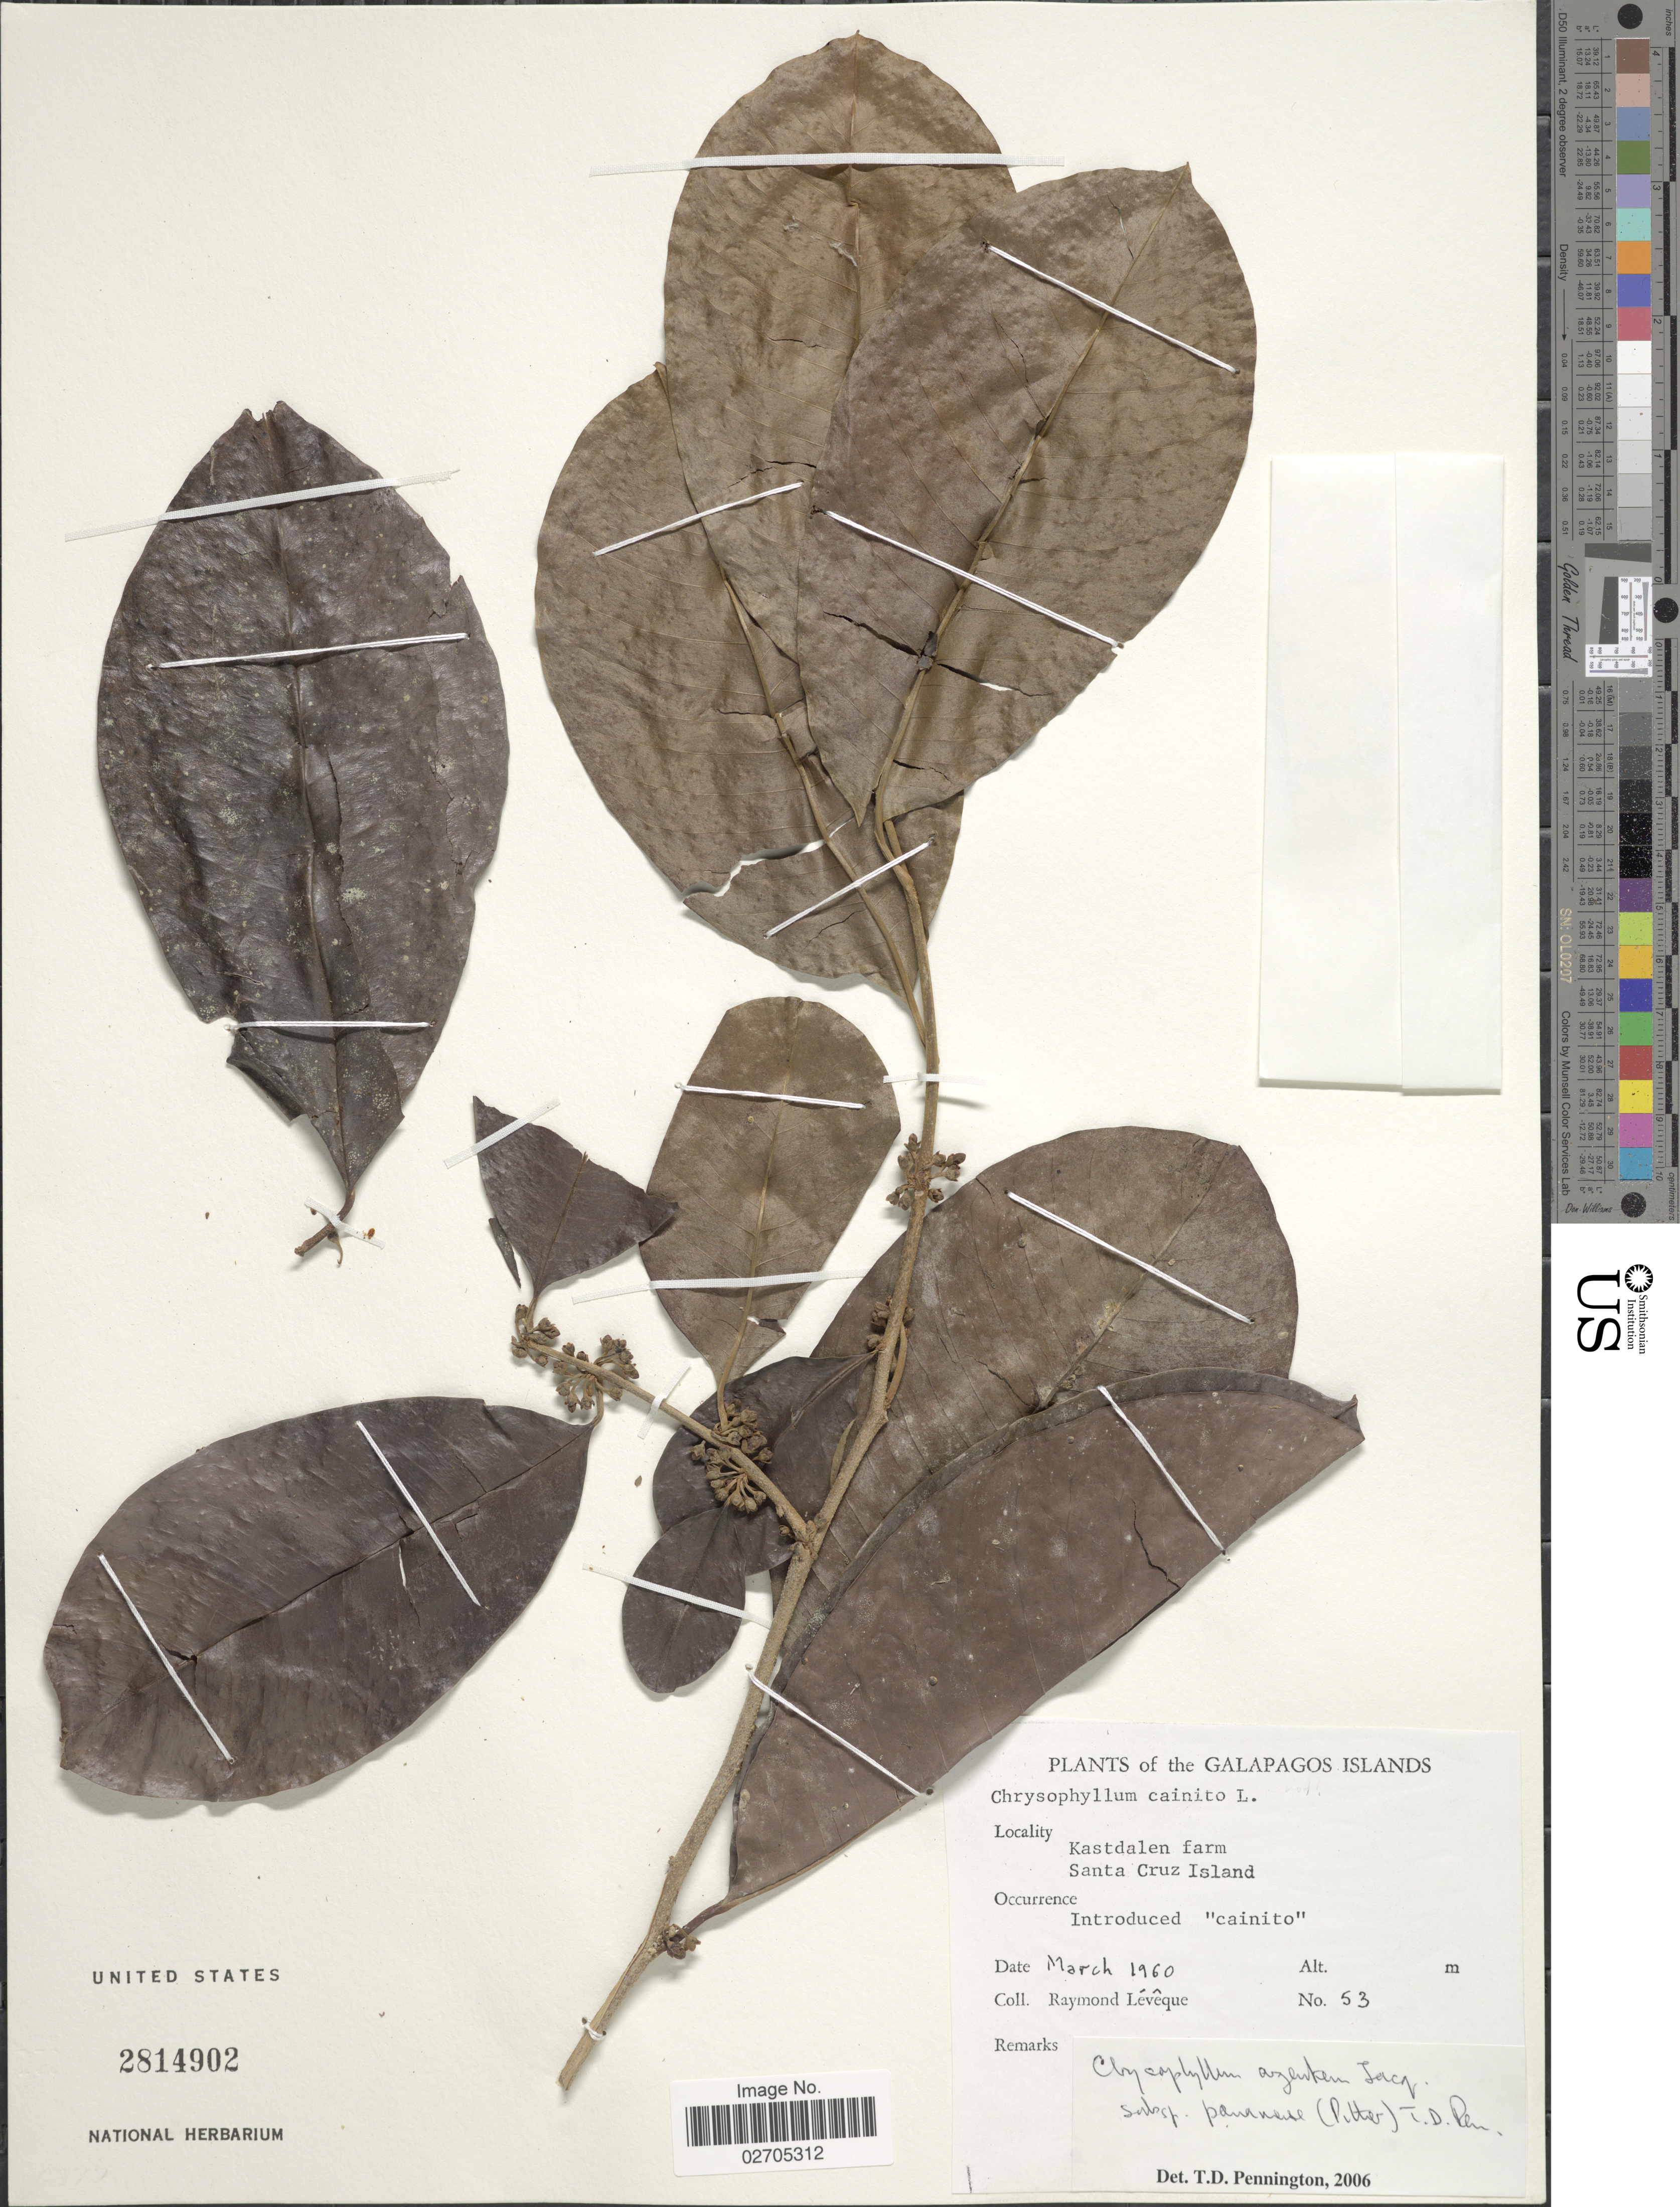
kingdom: Plantae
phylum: Tracheophyta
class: Magnoliopsida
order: Ericales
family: Sapotaceae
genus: Chrysophyllum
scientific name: Chrysophyllum argenteum subsp. panamense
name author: Jacq.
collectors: R. Lévêque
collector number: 53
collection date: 1960-03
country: Ecuador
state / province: Colón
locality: The Galapagos Islands, Kastdalen farm, Santa Cruz Island.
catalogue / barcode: US 2814902